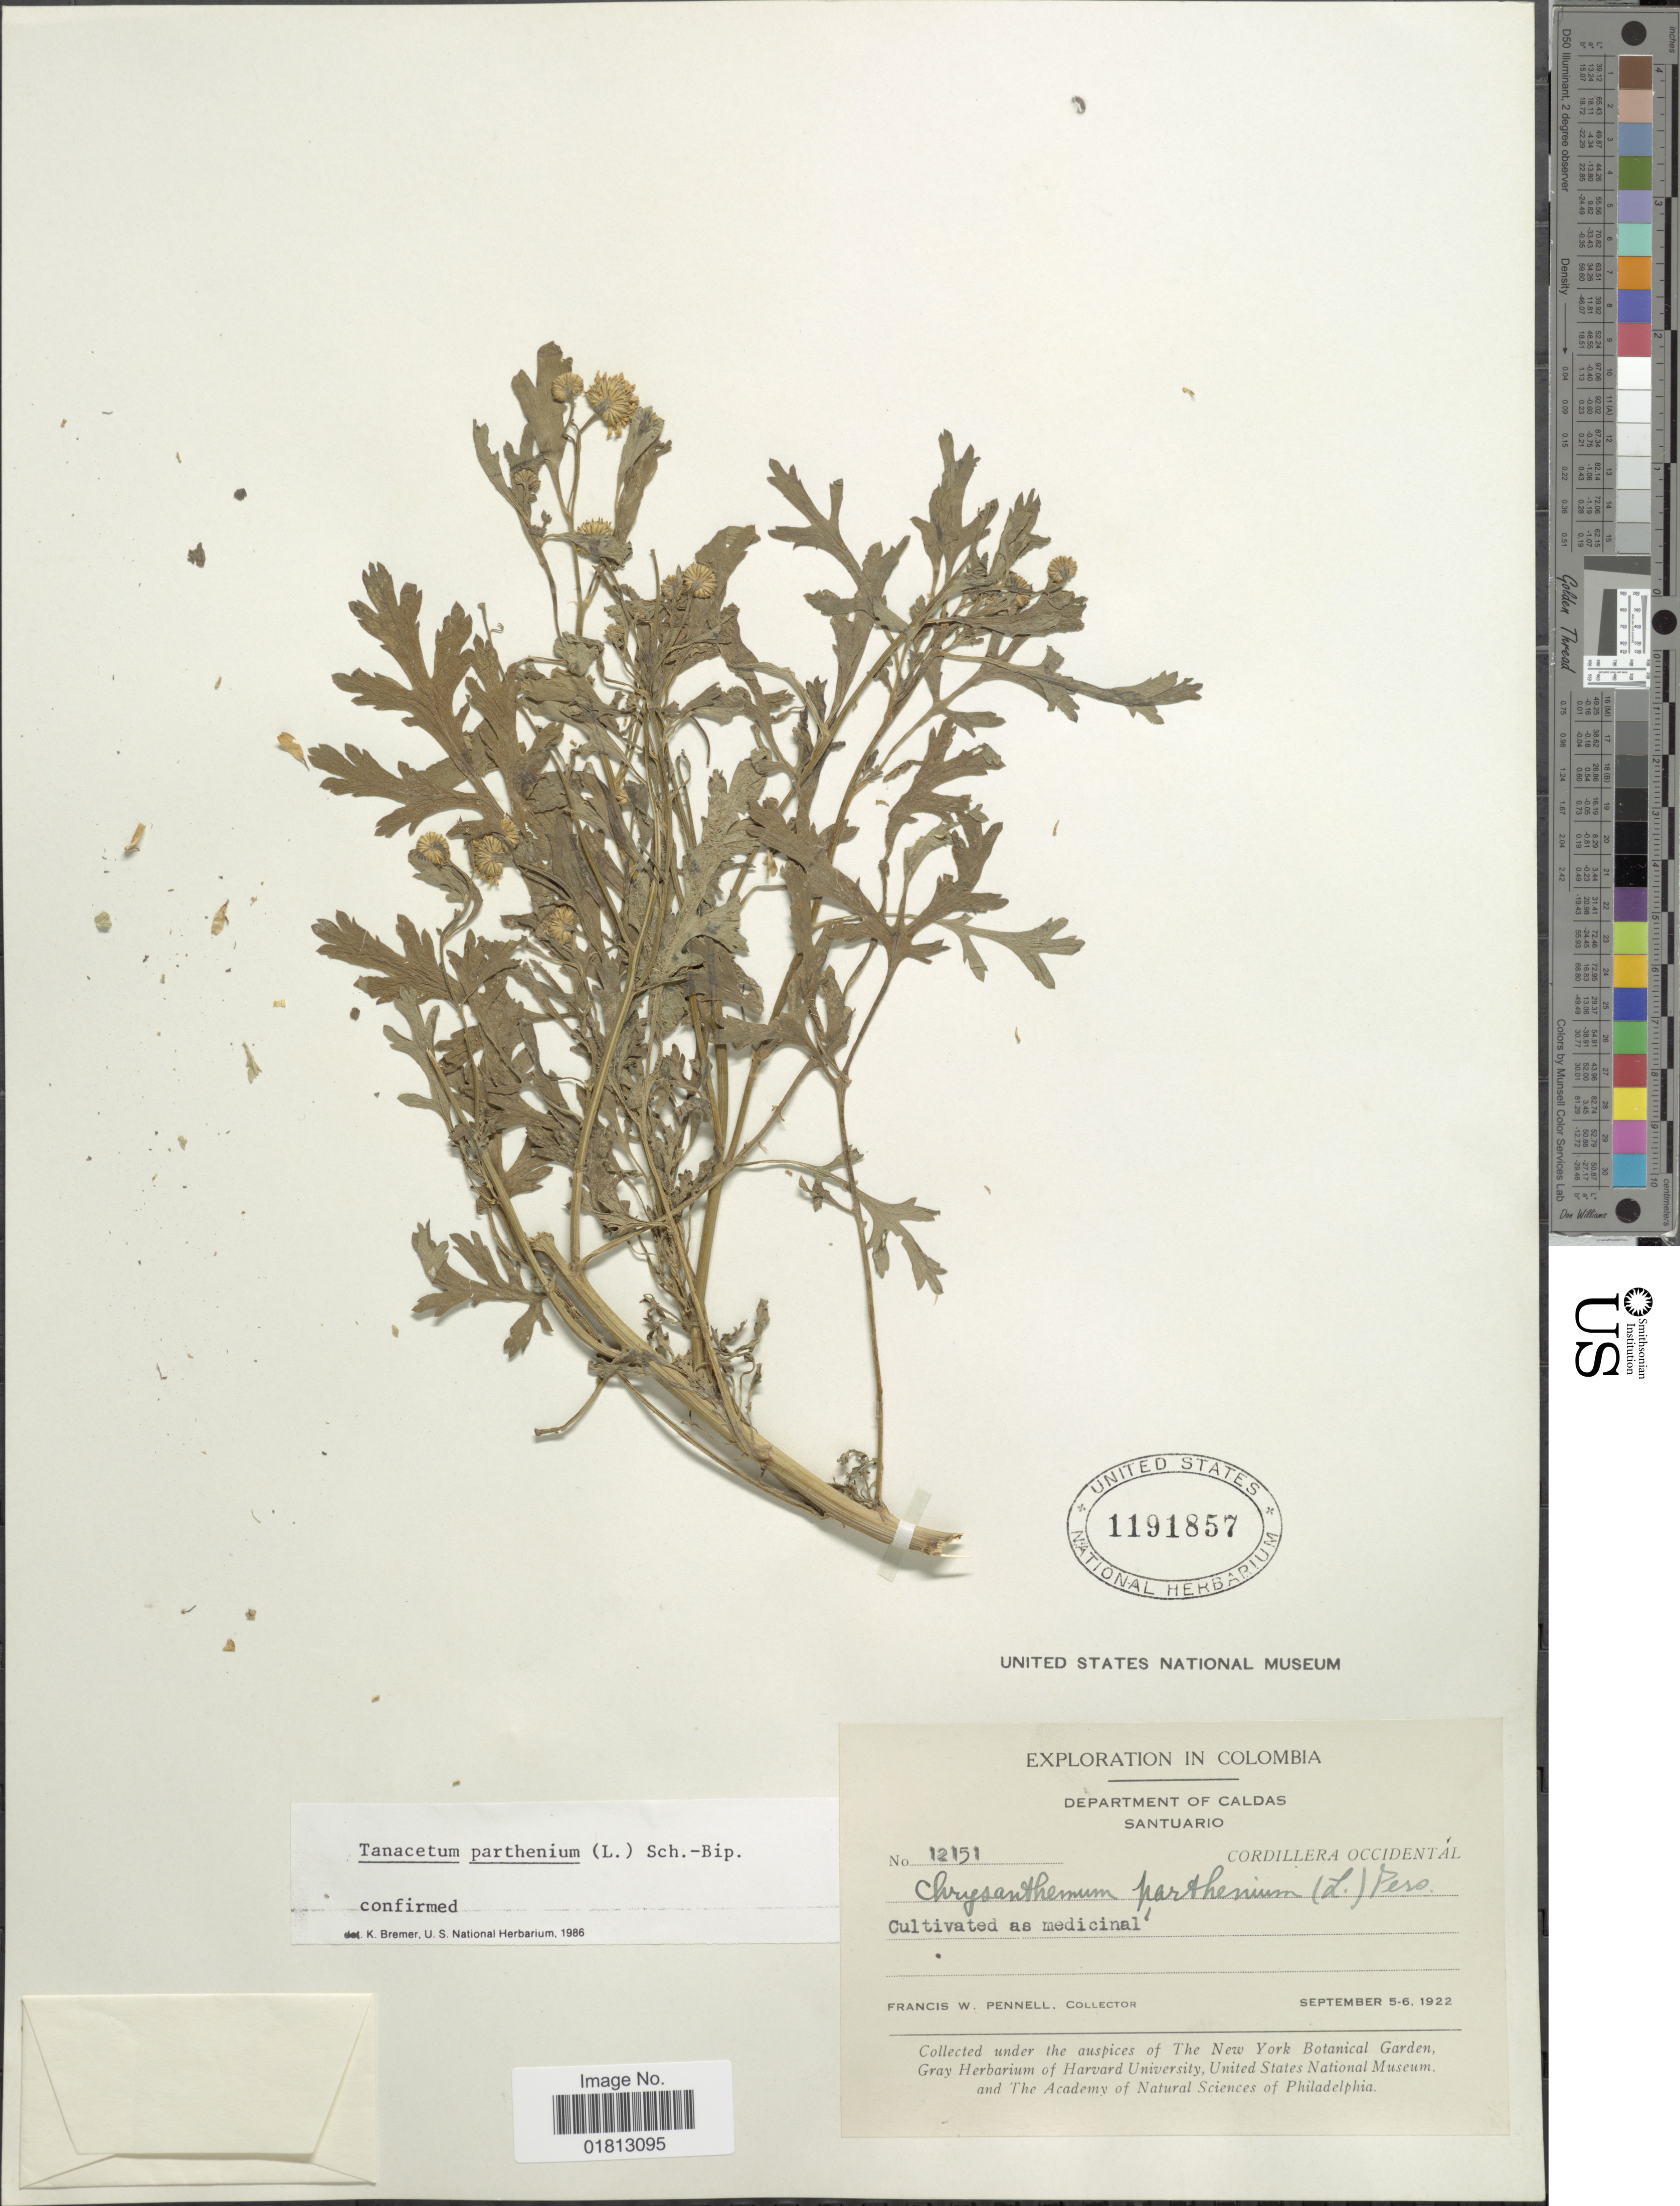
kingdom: Plantae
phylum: Tracheophyta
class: Magnoliopsida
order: Asterales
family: Asteraceae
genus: Tanacetum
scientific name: Tanacetum parthenium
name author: (L.) Sch. Bip.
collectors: F. W. Pennell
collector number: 12151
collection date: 1922-09-05/1922-09-06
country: Colombia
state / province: Caldas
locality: Department of Caldas, Santurio, Cordillera Occidental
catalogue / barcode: US 1191857